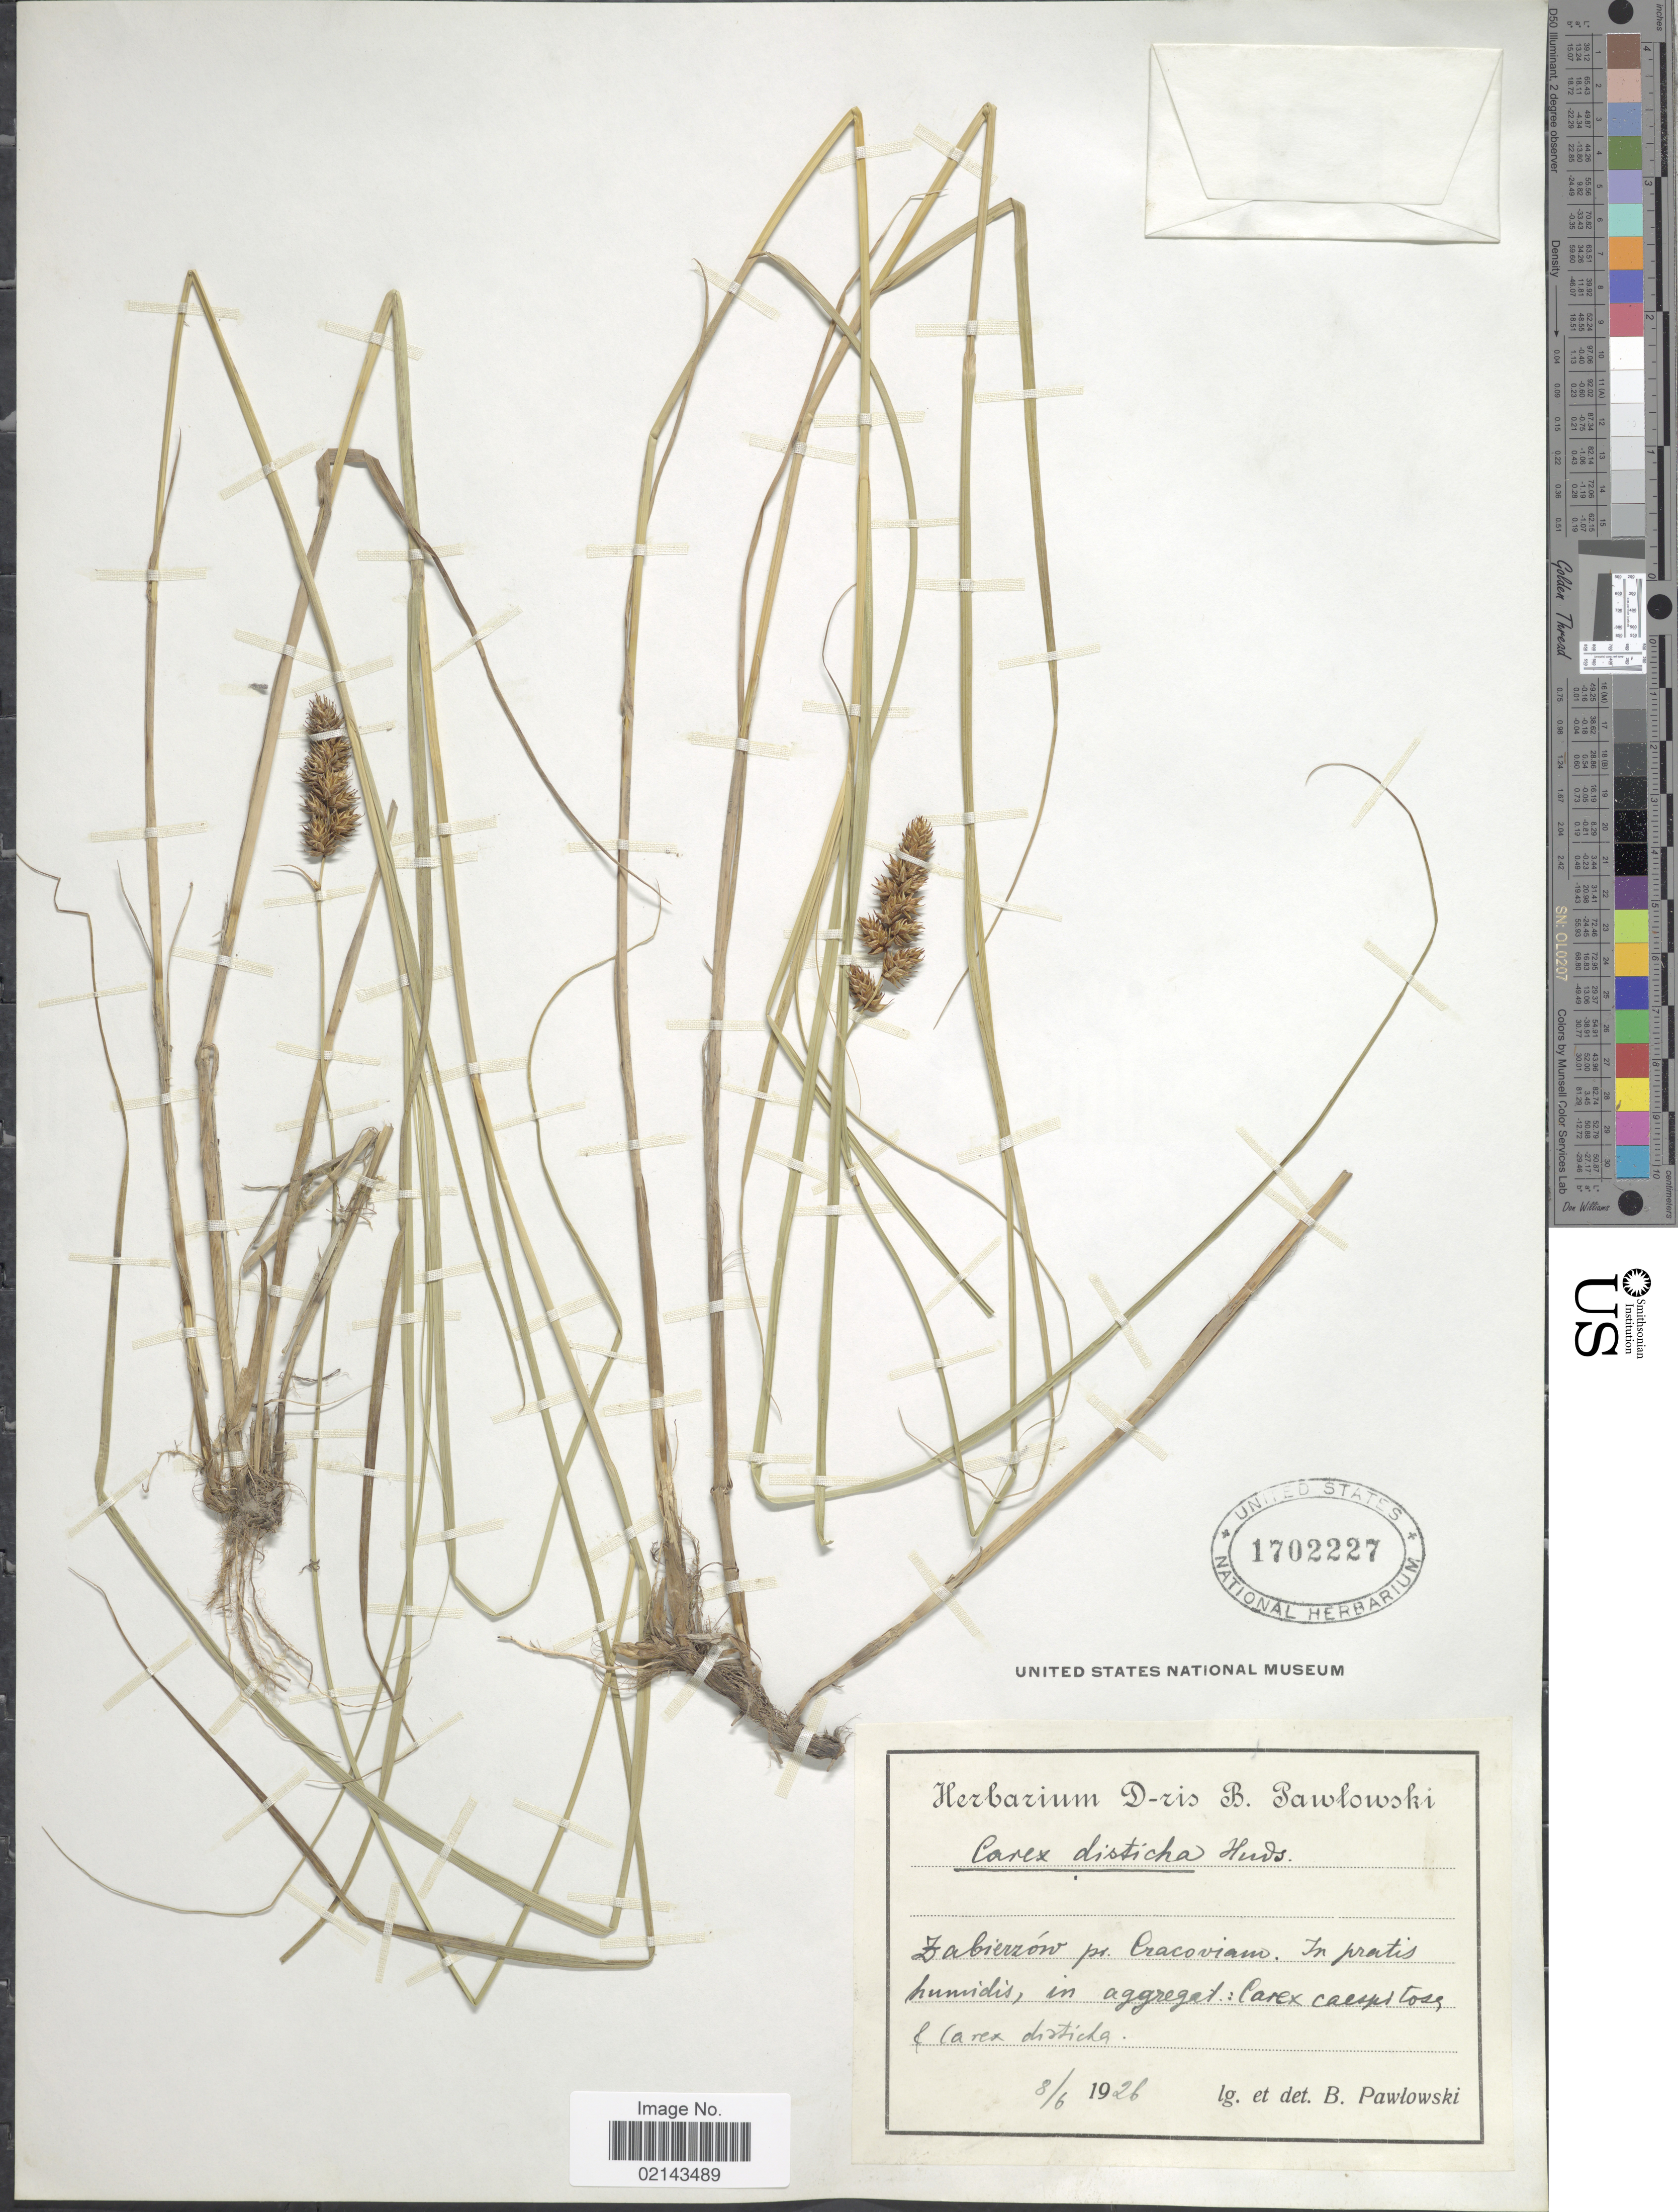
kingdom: Plantae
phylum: Tracheophyta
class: Liliopsida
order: Poales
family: Cyperaceae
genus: Carex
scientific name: Carex disticha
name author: Huds.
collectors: B. Pawlowski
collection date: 1926-06-08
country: Poland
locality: Zabierzow pr. Cracoviano. In pratis humidis, in aggregat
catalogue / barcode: US 1702227